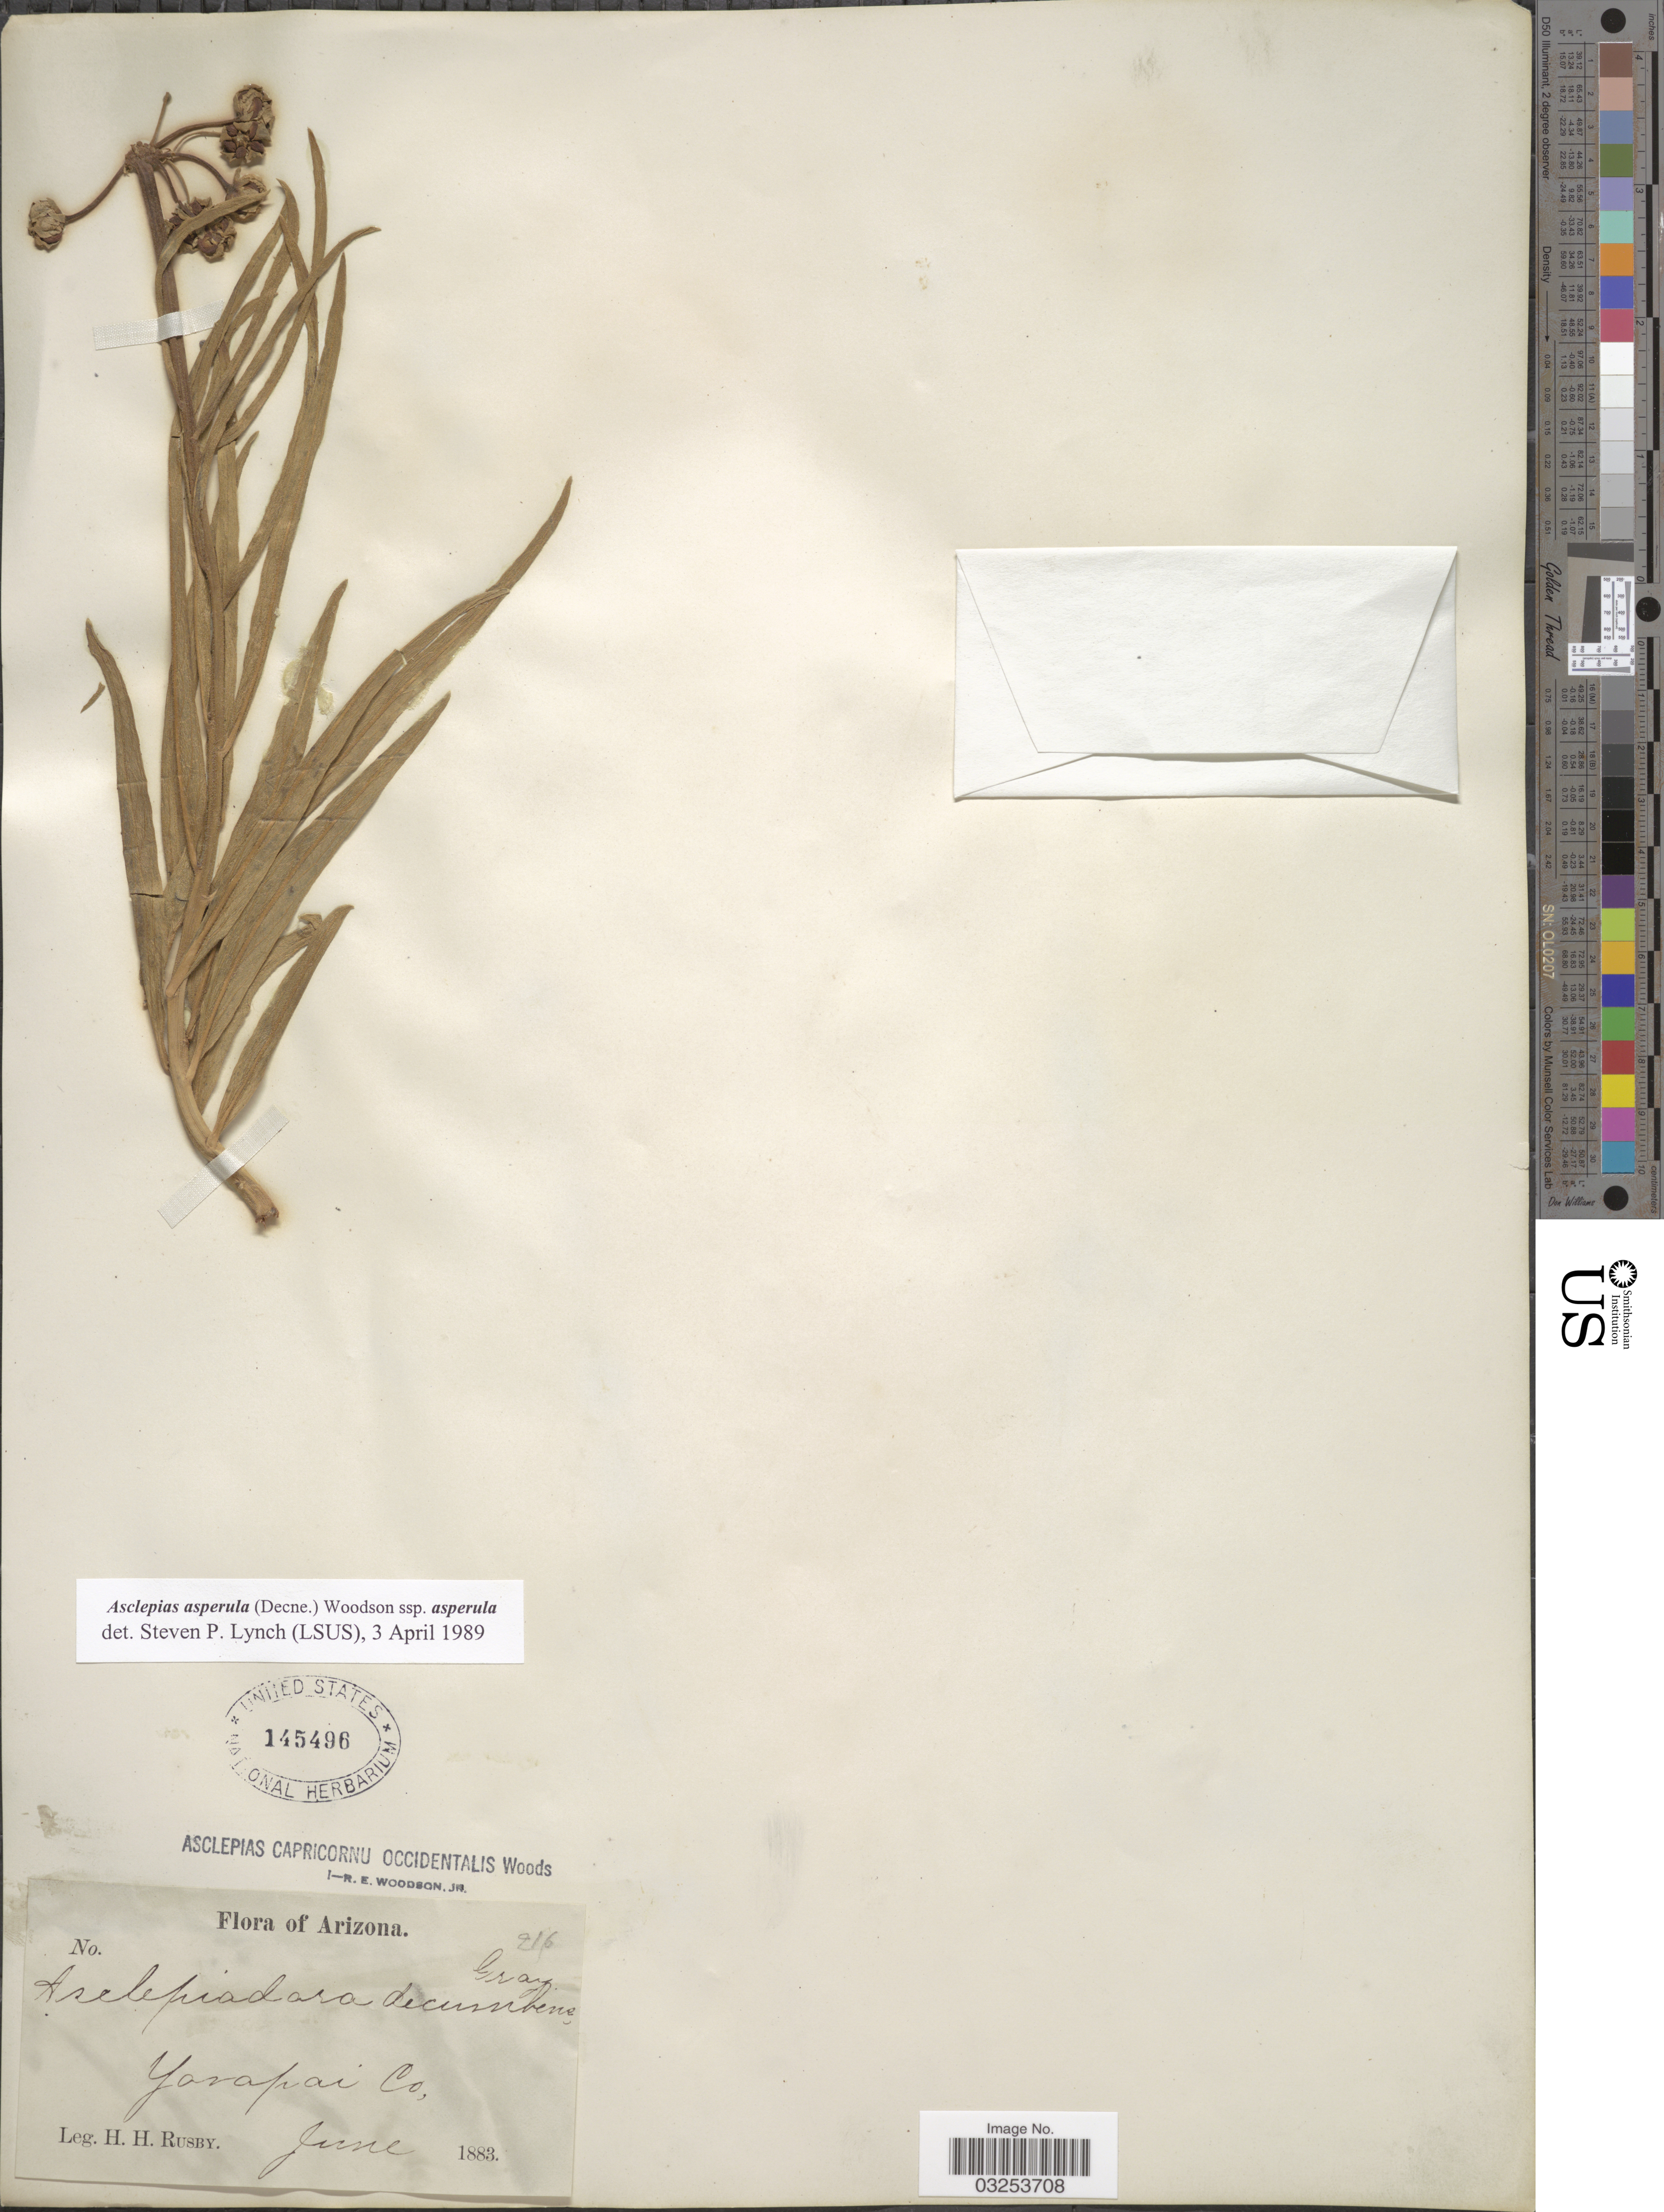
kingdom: Plantae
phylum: Tracheophyta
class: Magnoliopsida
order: Gentianales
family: Apocynaceae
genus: Asclepias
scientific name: Asclepias asperula subsp. asperula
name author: (Decne.) Woodson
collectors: H. H. Rusby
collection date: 1883-06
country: United States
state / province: Arizona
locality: Yavapai Co.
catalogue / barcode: US 145496